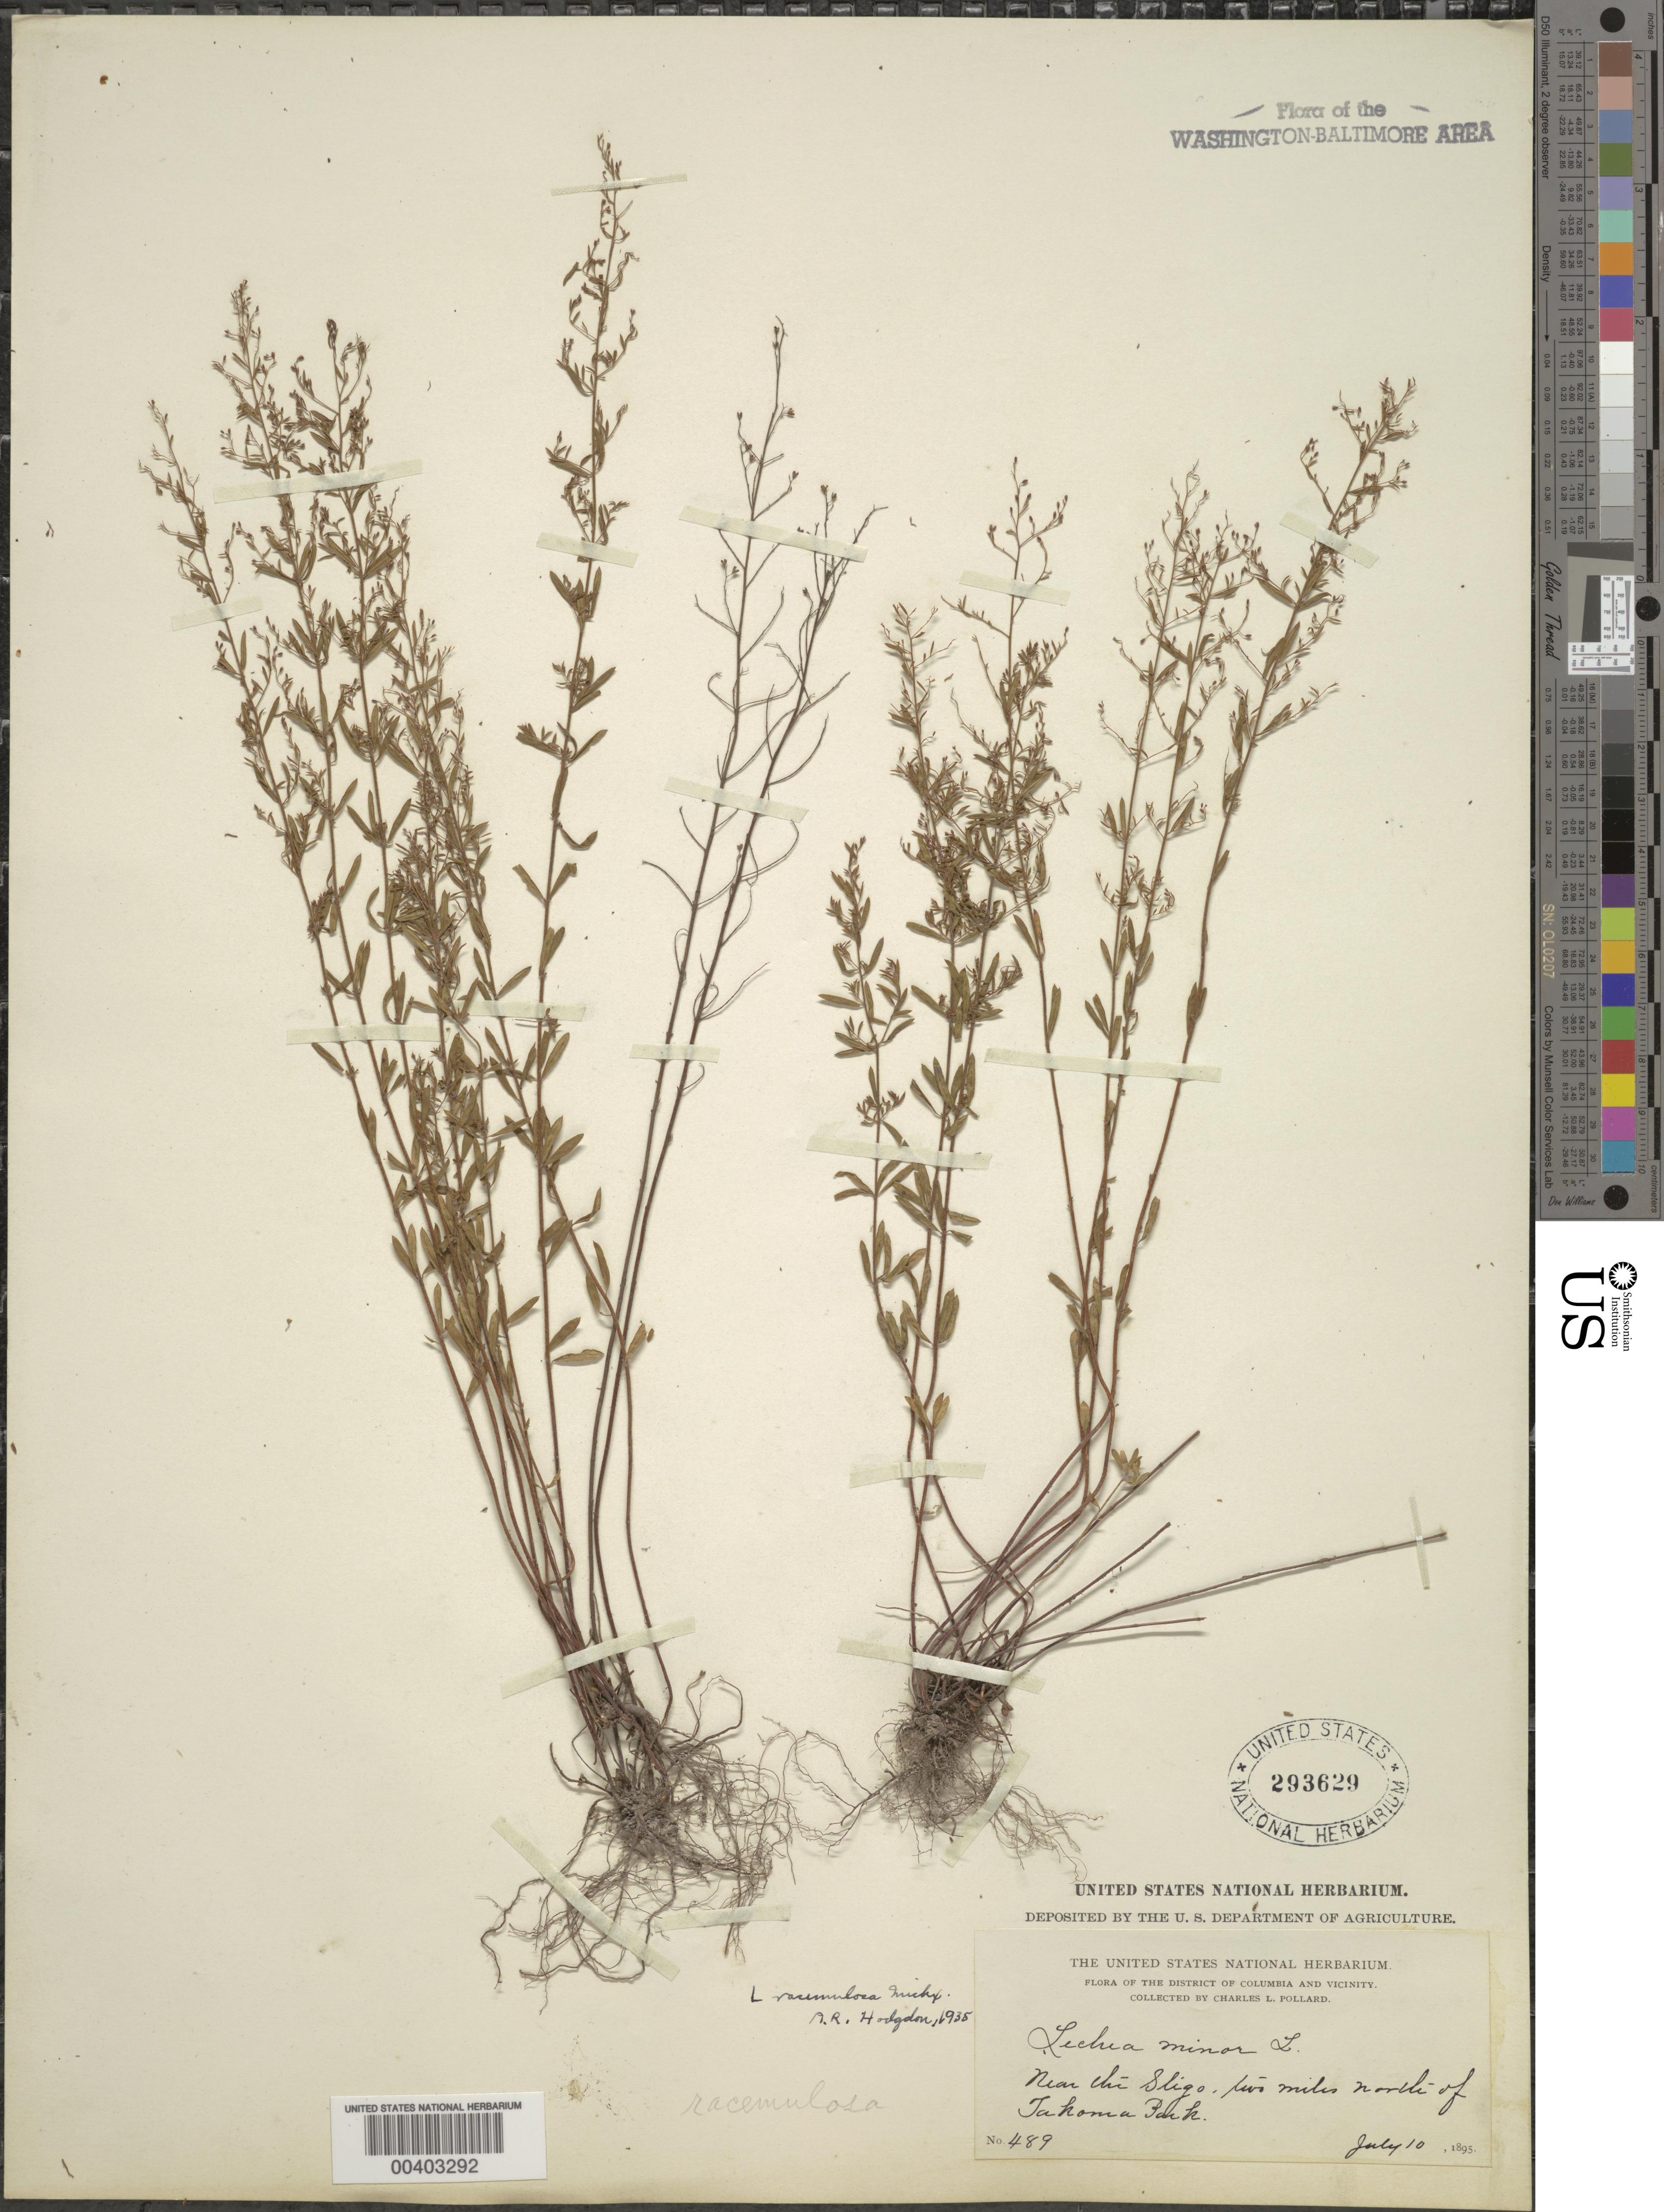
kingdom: Plantae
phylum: Tracheophyta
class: Magnoliopsida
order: Malvales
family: Cistaceae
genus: Lechea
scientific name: Lechea racemulosa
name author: Michx.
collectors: C. L. Pollard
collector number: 489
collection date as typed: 10 Jul 1895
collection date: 1895-07-10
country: United States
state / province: Maryland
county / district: Montgomery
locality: Sligo vicinity, north of Takoma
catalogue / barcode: US 293629